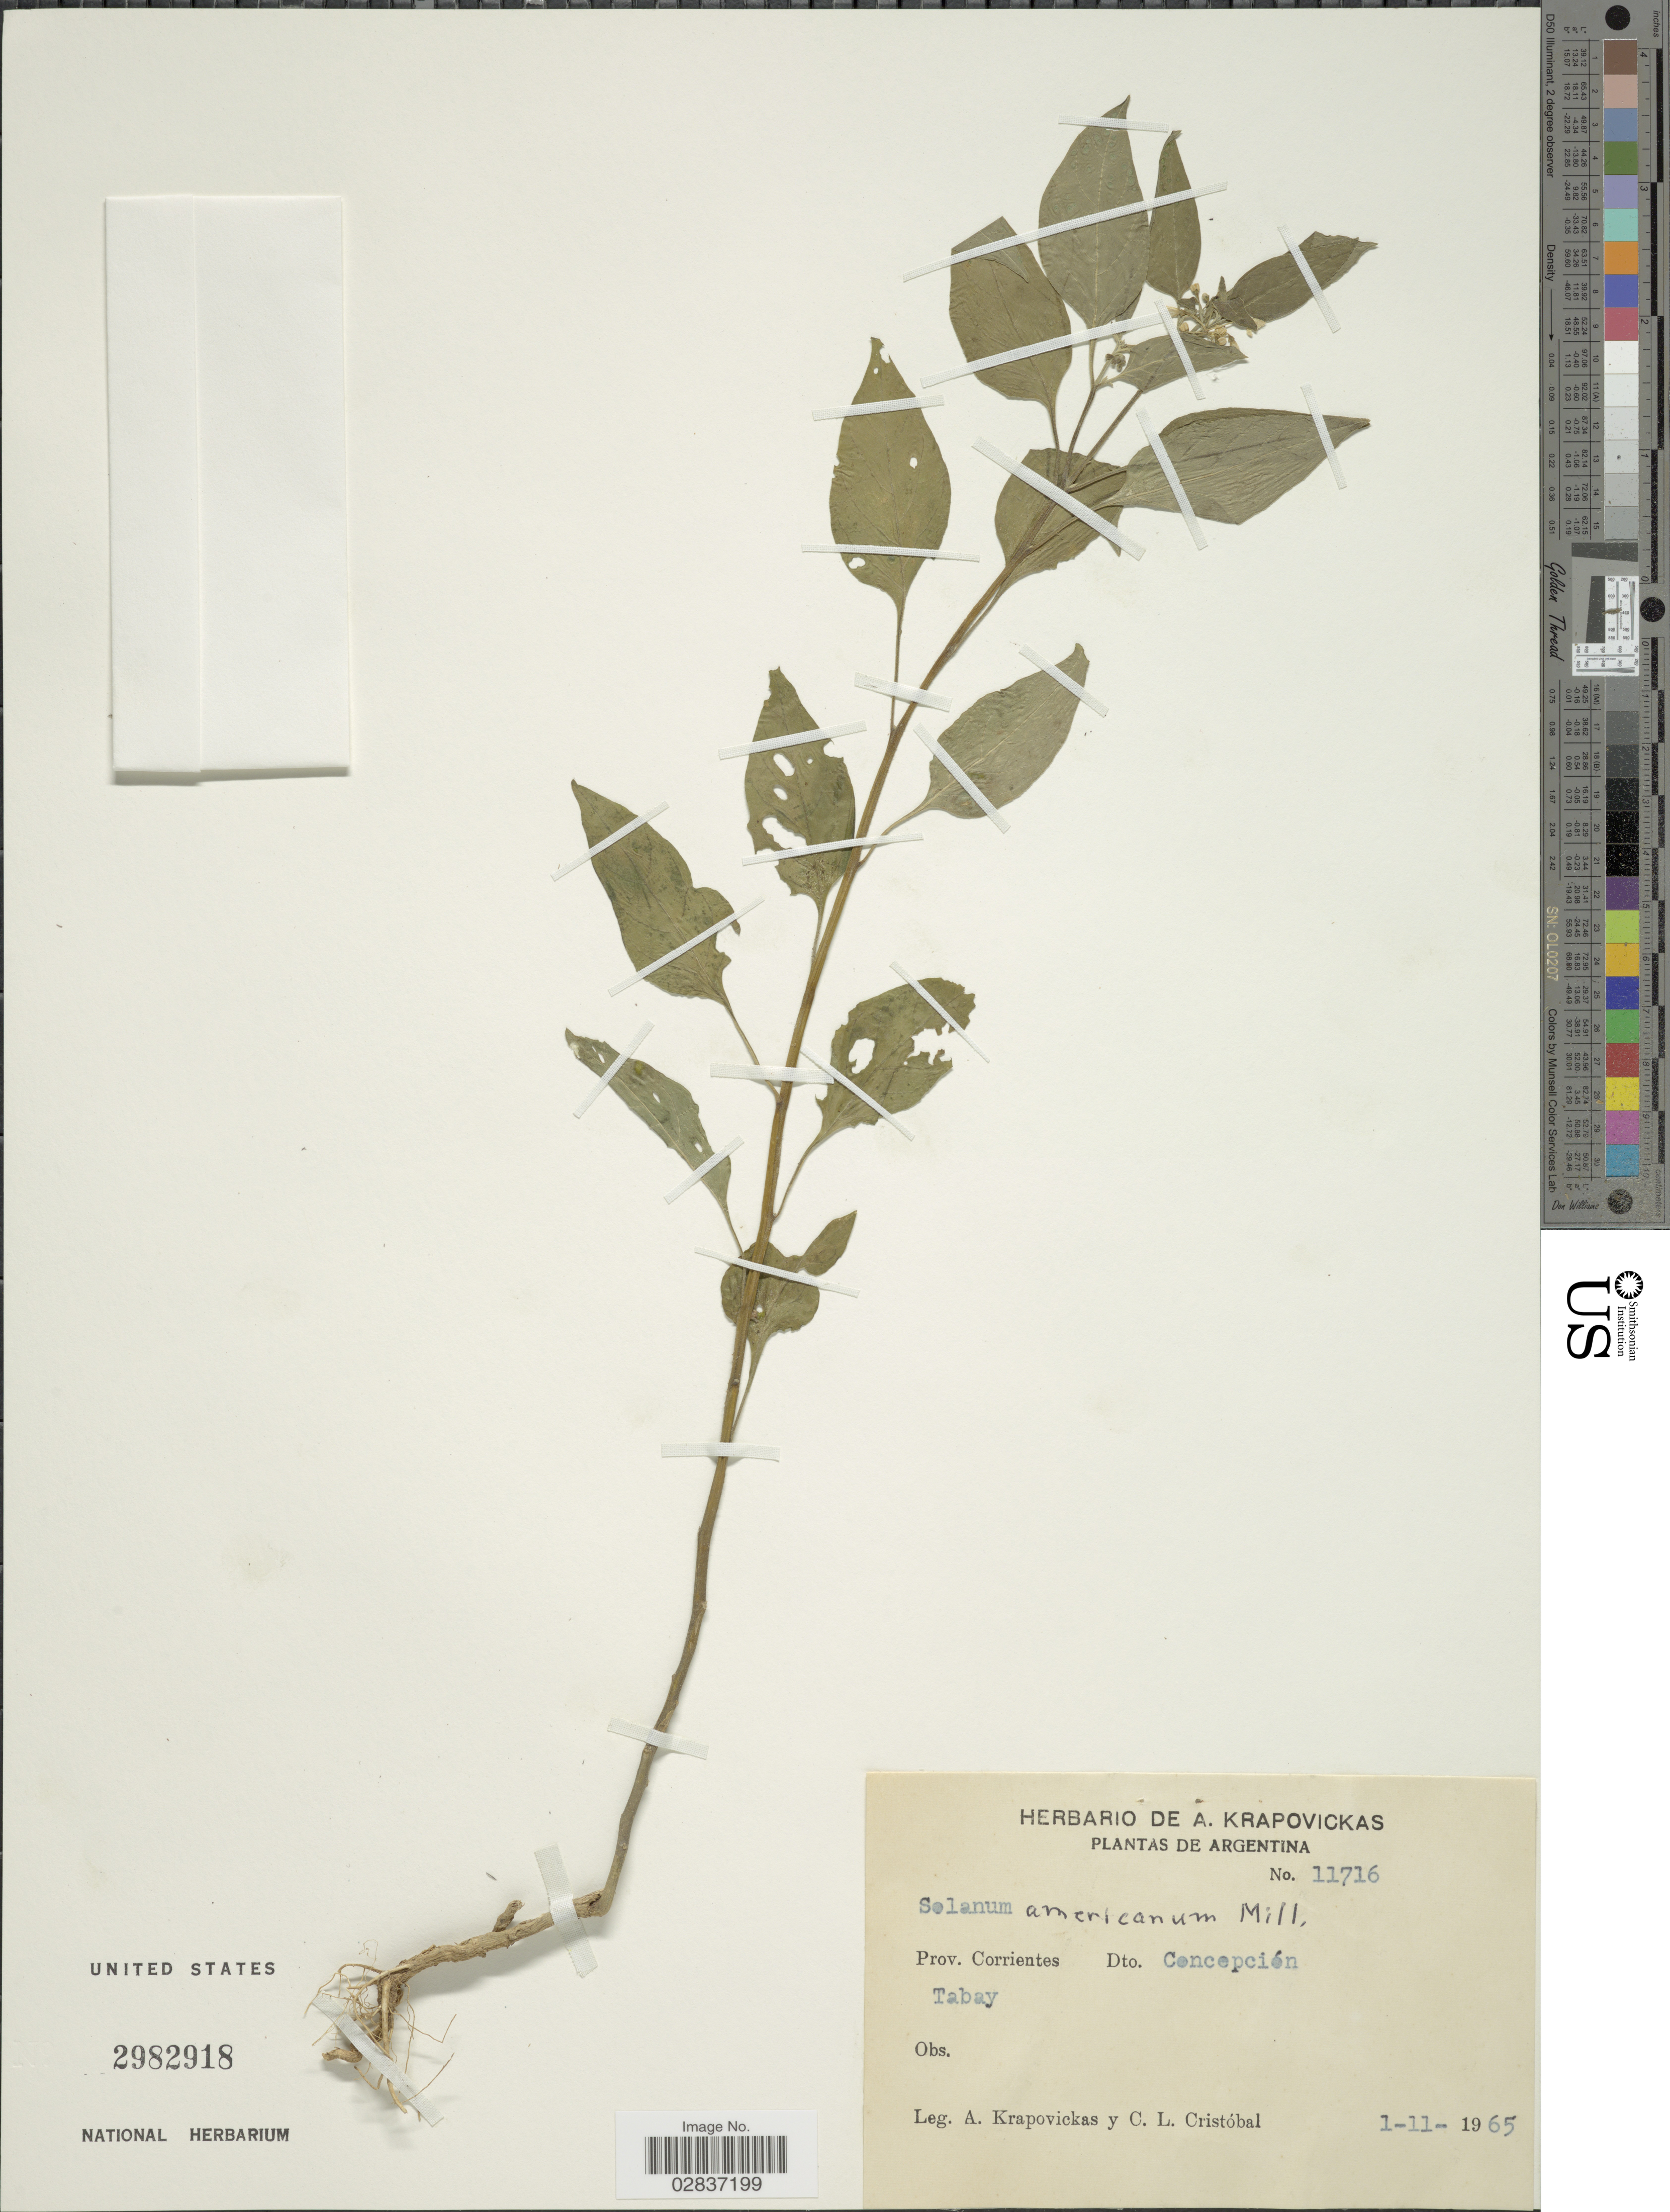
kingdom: Plantae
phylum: Tracheophyta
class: Magnoliopsida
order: Solanales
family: Solanaceae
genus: Solanum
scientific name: Solanum americanum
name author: Mill.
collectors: A. Krapovickas & C. L. Cristóbal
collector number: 11716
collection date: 1965-11-01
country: Argentina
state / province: Corrientes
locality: Prov. Corrientes, Dto. Concepción, Tabay.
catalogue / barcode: US 2982918